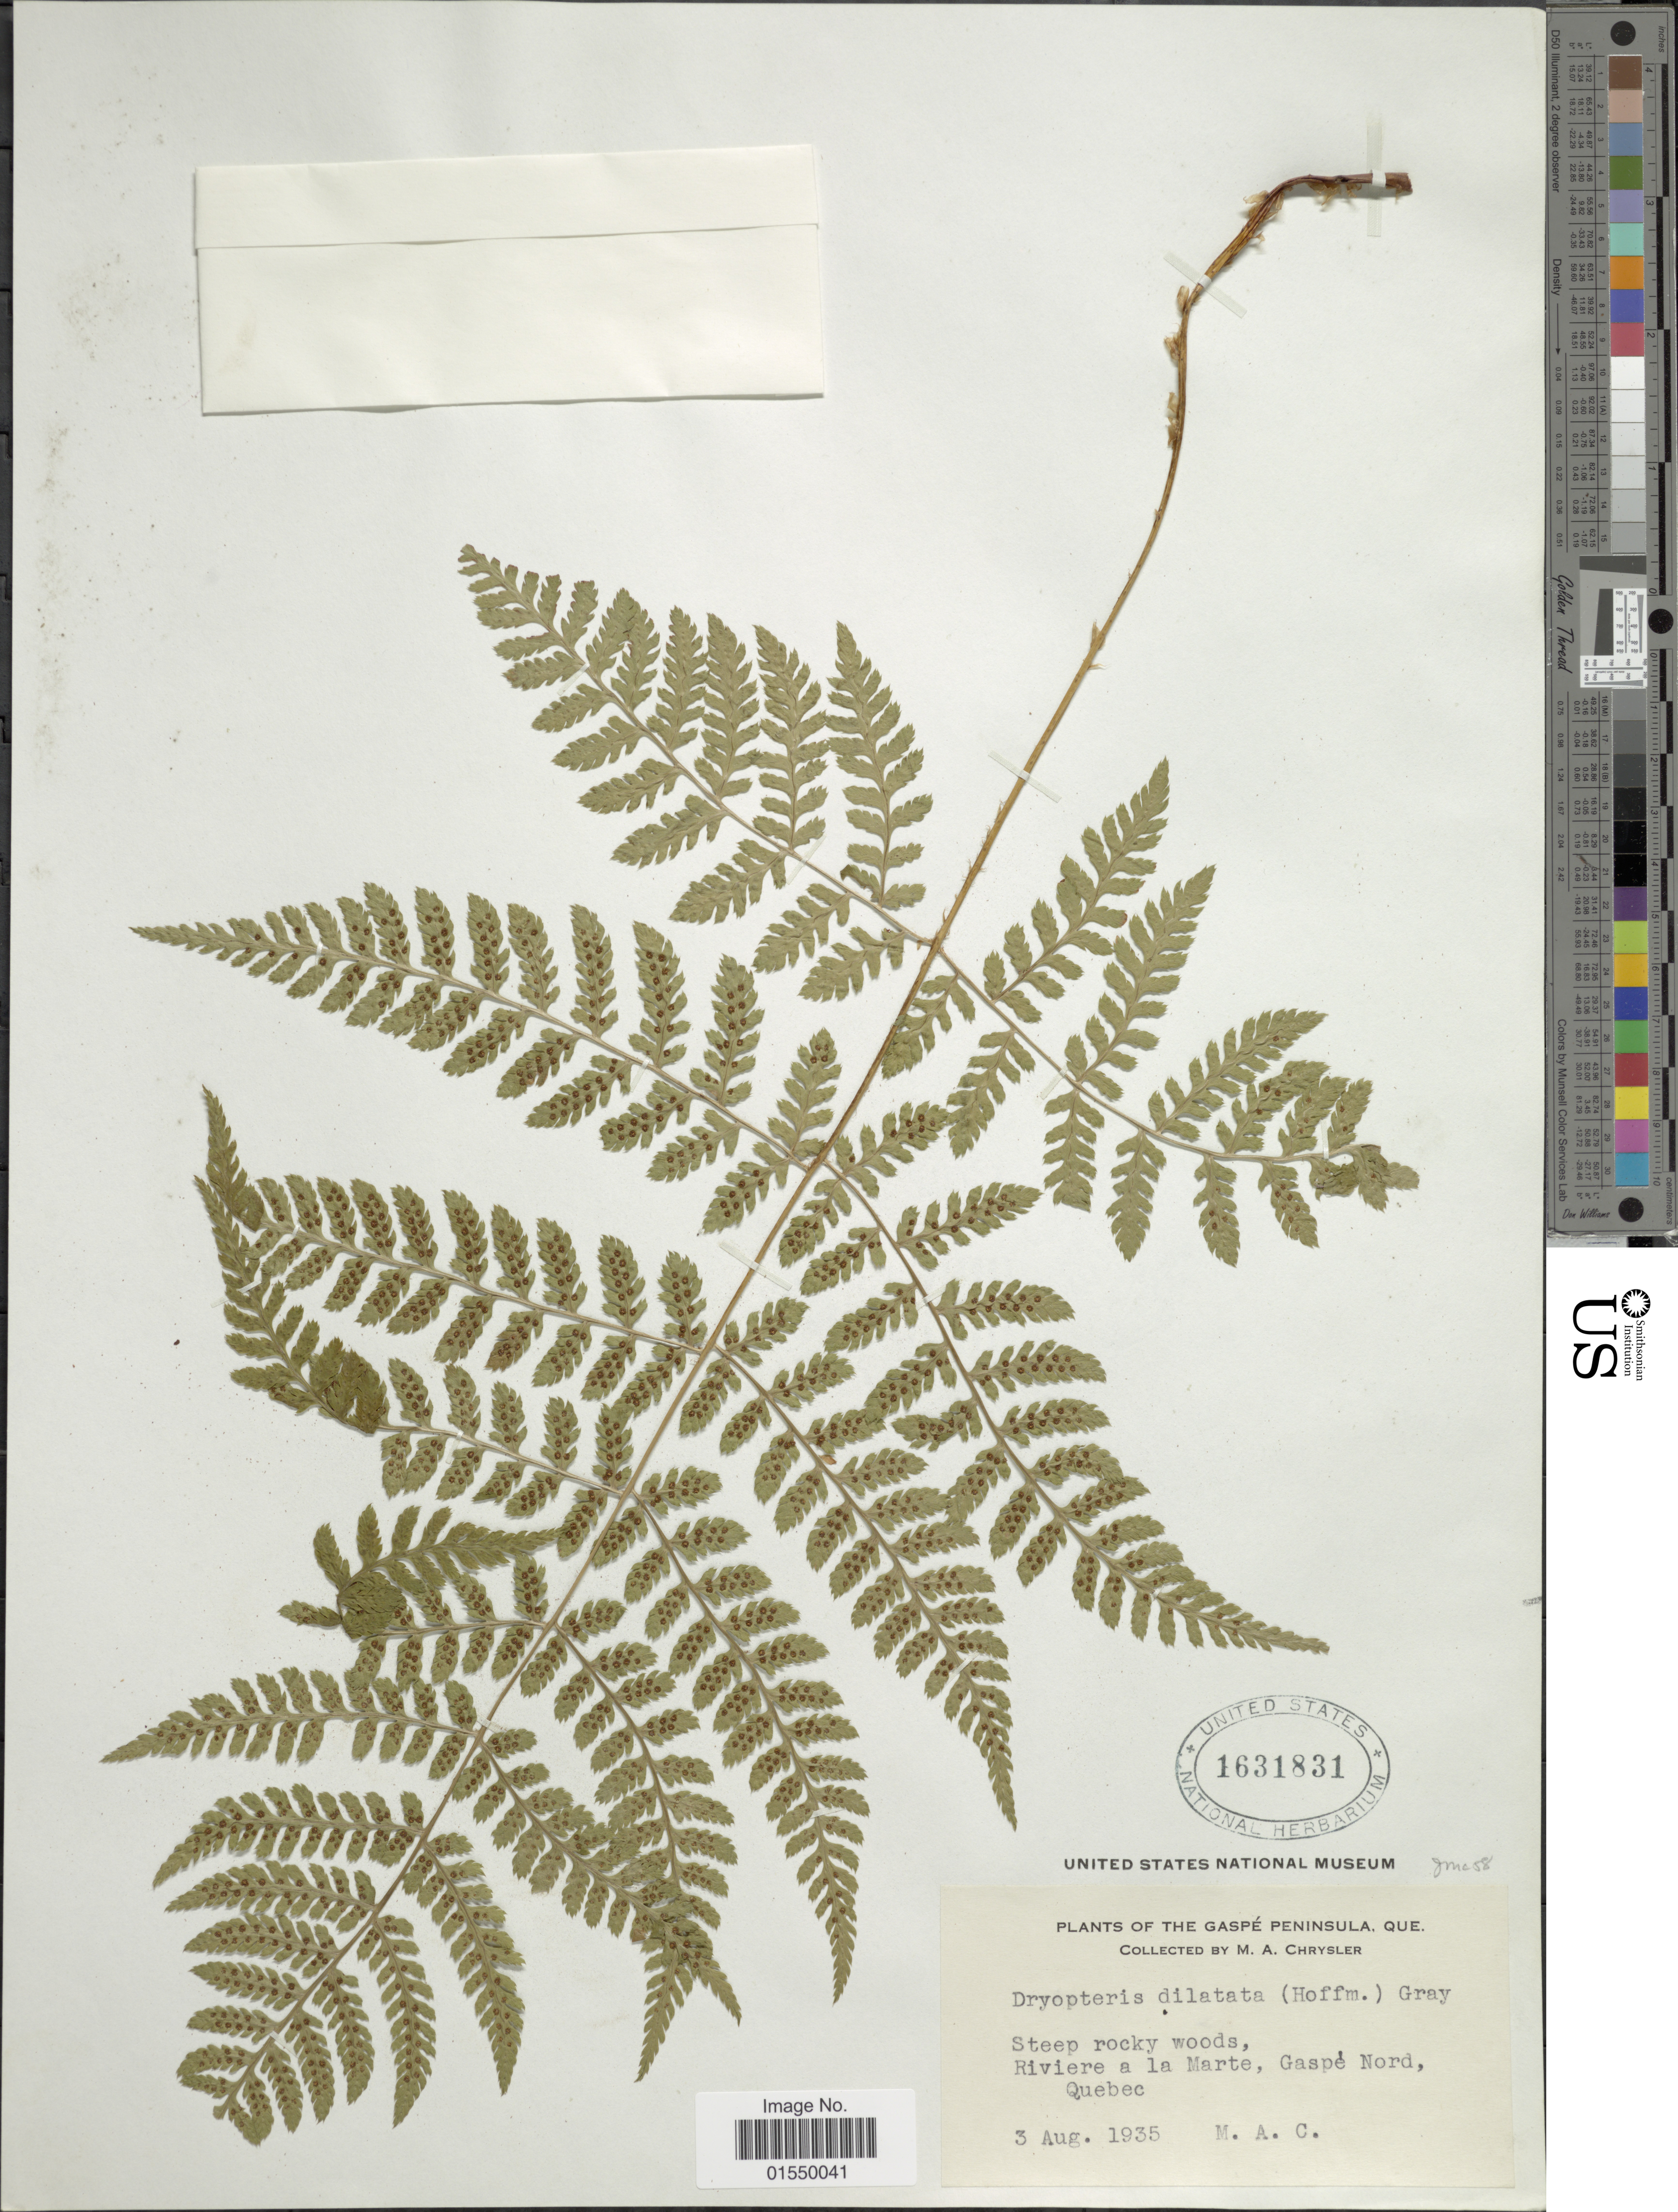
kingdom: Plantae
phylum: Tracheophyta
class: Polypodiopsida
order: Polypodiales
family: Dryopteridaceae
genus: Dryopteris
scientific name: Dryopteris campyloptera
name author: Clarkson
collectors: M. A. Chrysler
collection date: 1935-08-03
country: Canada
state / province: Quebec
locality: Gaspe Peninsula, Que., Riviere a la Marte, Gaspe Nord, Quebec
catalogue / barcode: US 1631831